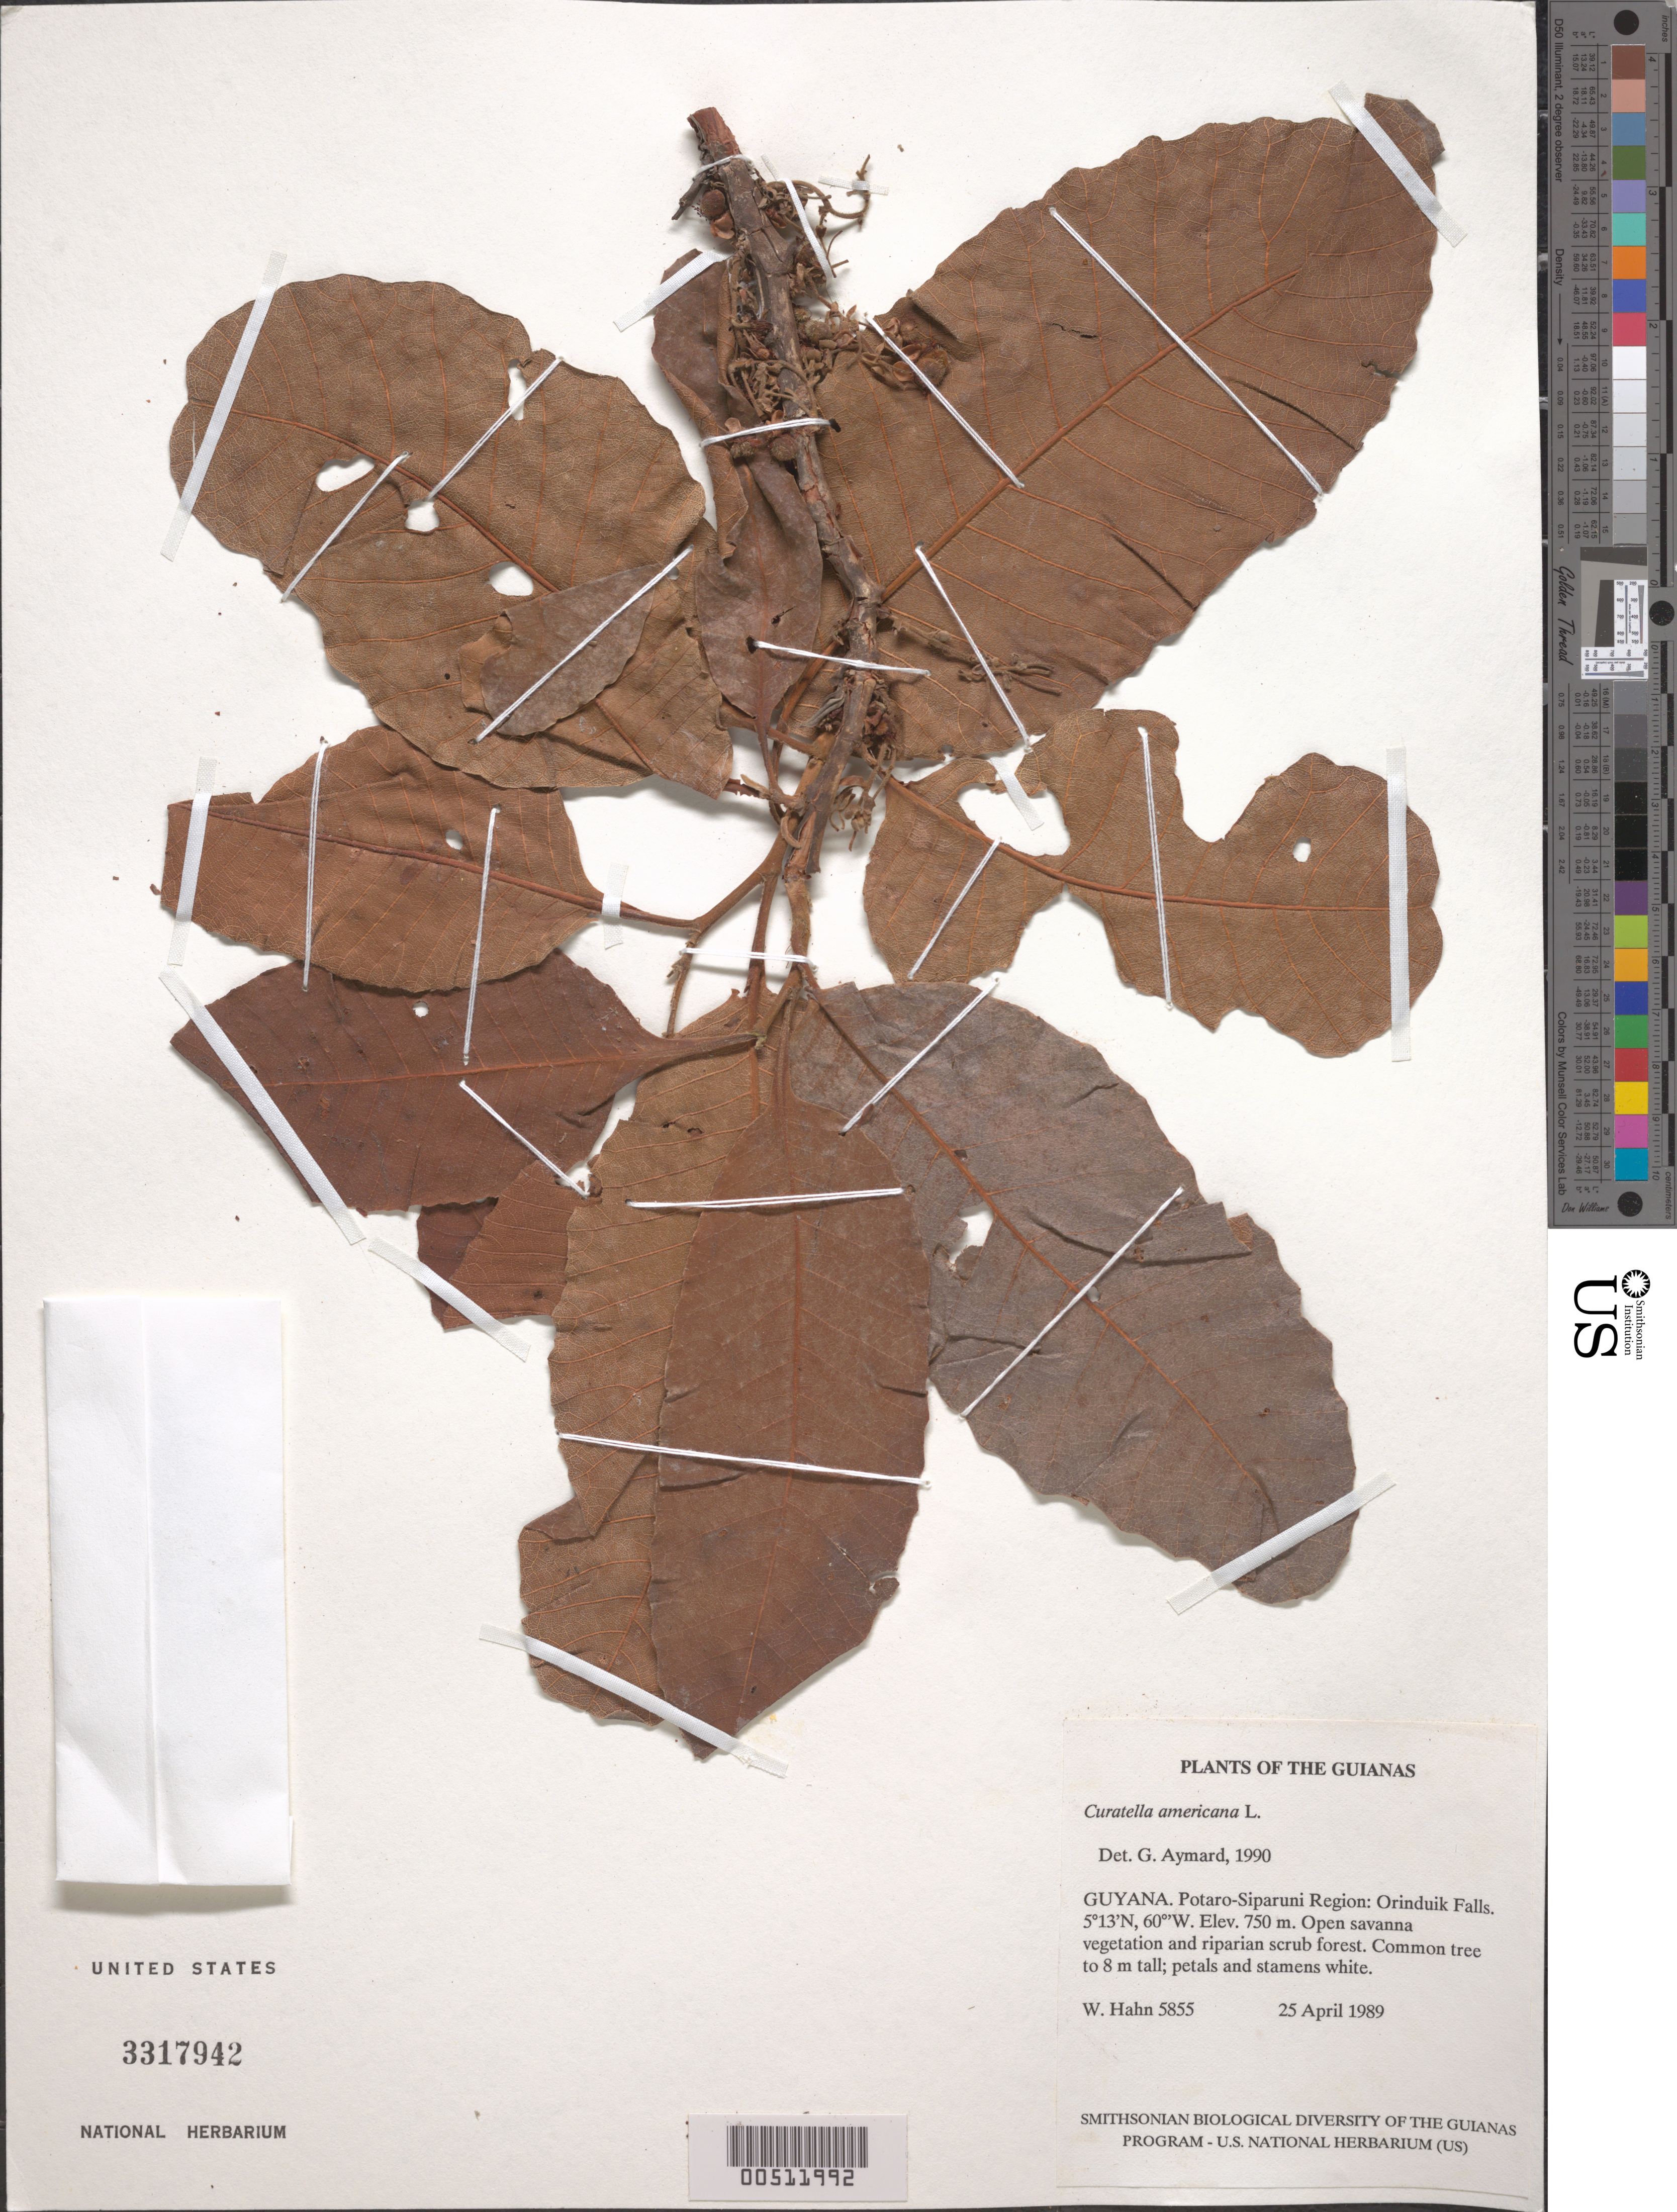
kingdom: Plantae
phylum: Tracheophyta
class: Magnoliopsida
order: Dilleniales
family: Dilleniaceae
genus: Curatella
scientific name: Curatella americana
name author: L.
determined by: Aymard C., G. A., (PORT), Univ. Nac. Exp. de los Llanos Ezequiel Zamora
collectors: W. Hahn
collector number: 5855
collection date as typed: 25 April 1989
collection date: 1989-04-25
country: Guyana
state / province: Potaro-Siparuni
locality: Orinduik Falls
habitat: Open savanna vegetation and riparian scrub forest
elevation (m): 750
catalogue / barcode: US 3317942